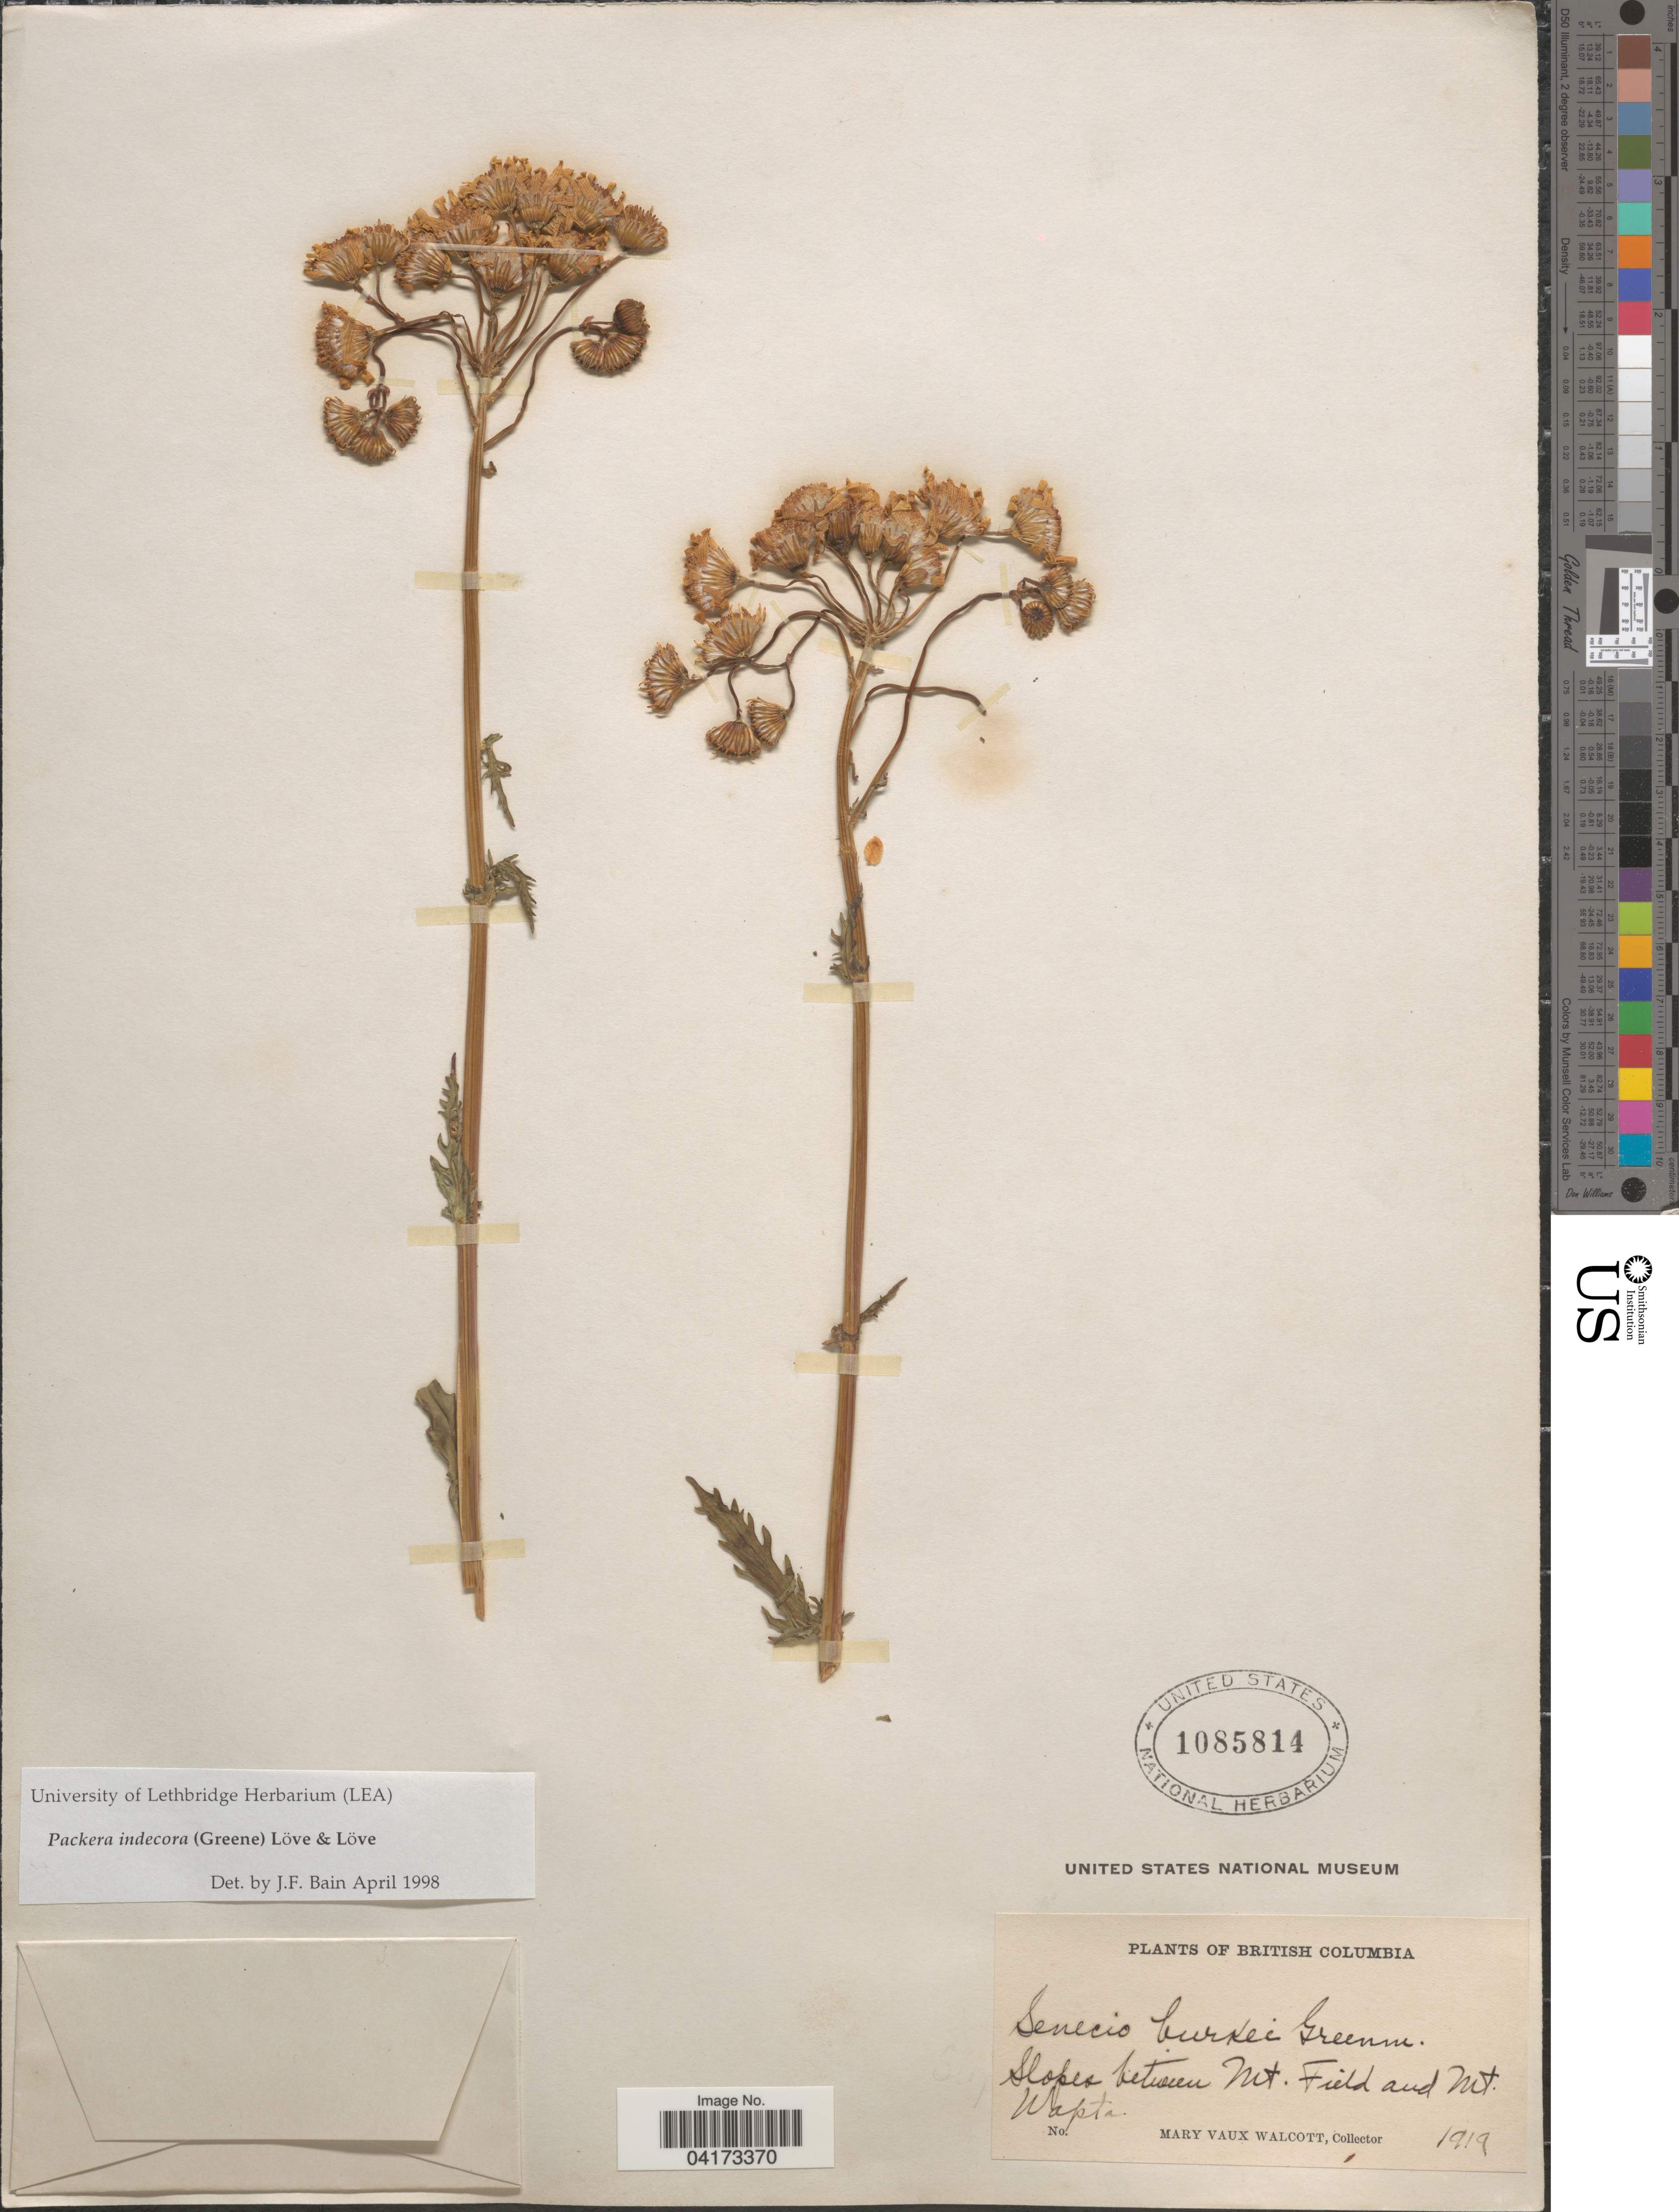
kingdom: Plantae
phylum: Tracheophyta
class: Magnoliopsida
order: Asterales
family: Asteraceae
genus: Packera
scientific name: Packera indecora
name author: (Greene) Á. Löve & D. Löve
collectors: M. Walcott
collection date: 1919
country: Canada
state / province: British Columbia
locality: Slopes between Mt. Field and Mt. Wapta.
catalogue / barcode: US 1085814